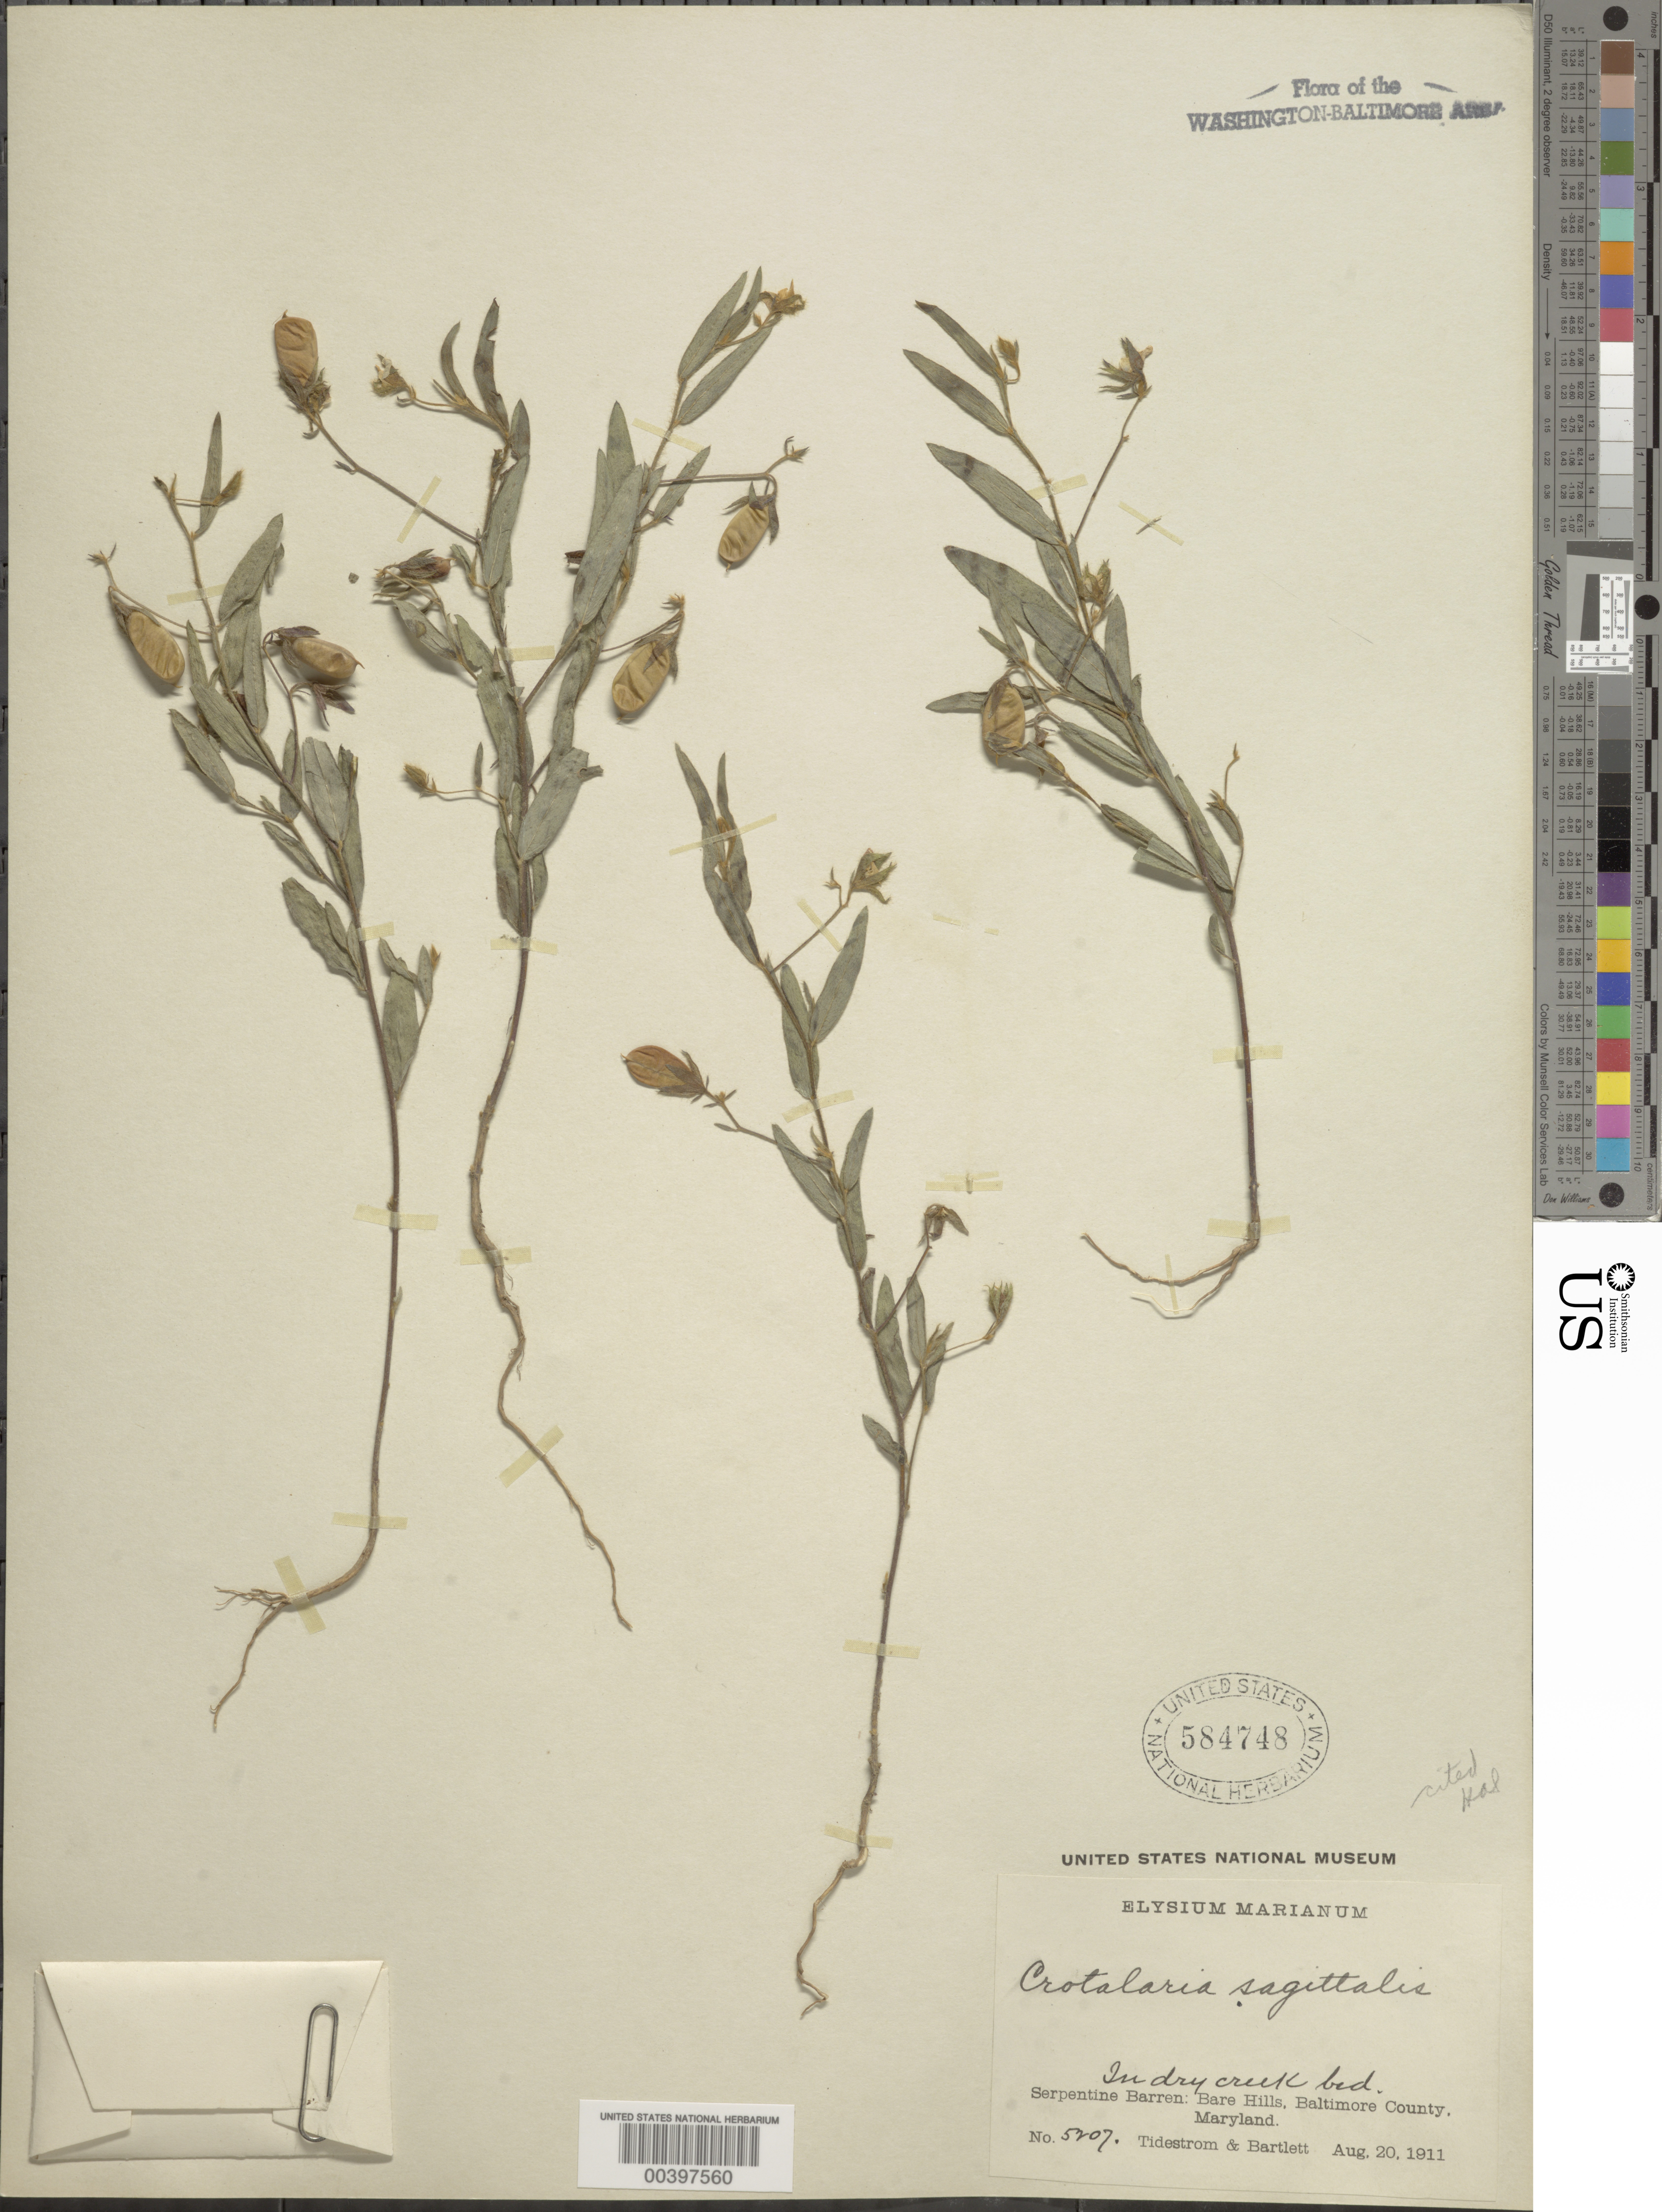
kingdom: Plantae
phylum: Tracheophyta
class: Magnoliopsida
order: Fabales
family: Fabaceae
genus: Crotalaria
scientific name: Crotalaria sagittalis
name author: L.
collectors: I. F. Tidestrom & H. H. Bartlett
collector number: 5207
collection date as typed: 20 Aug 1911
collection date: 1911-08-20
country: United States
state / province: Maryland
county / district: Baltimore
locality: Serpentine barrens, Bare Hills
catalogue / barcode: US 584748